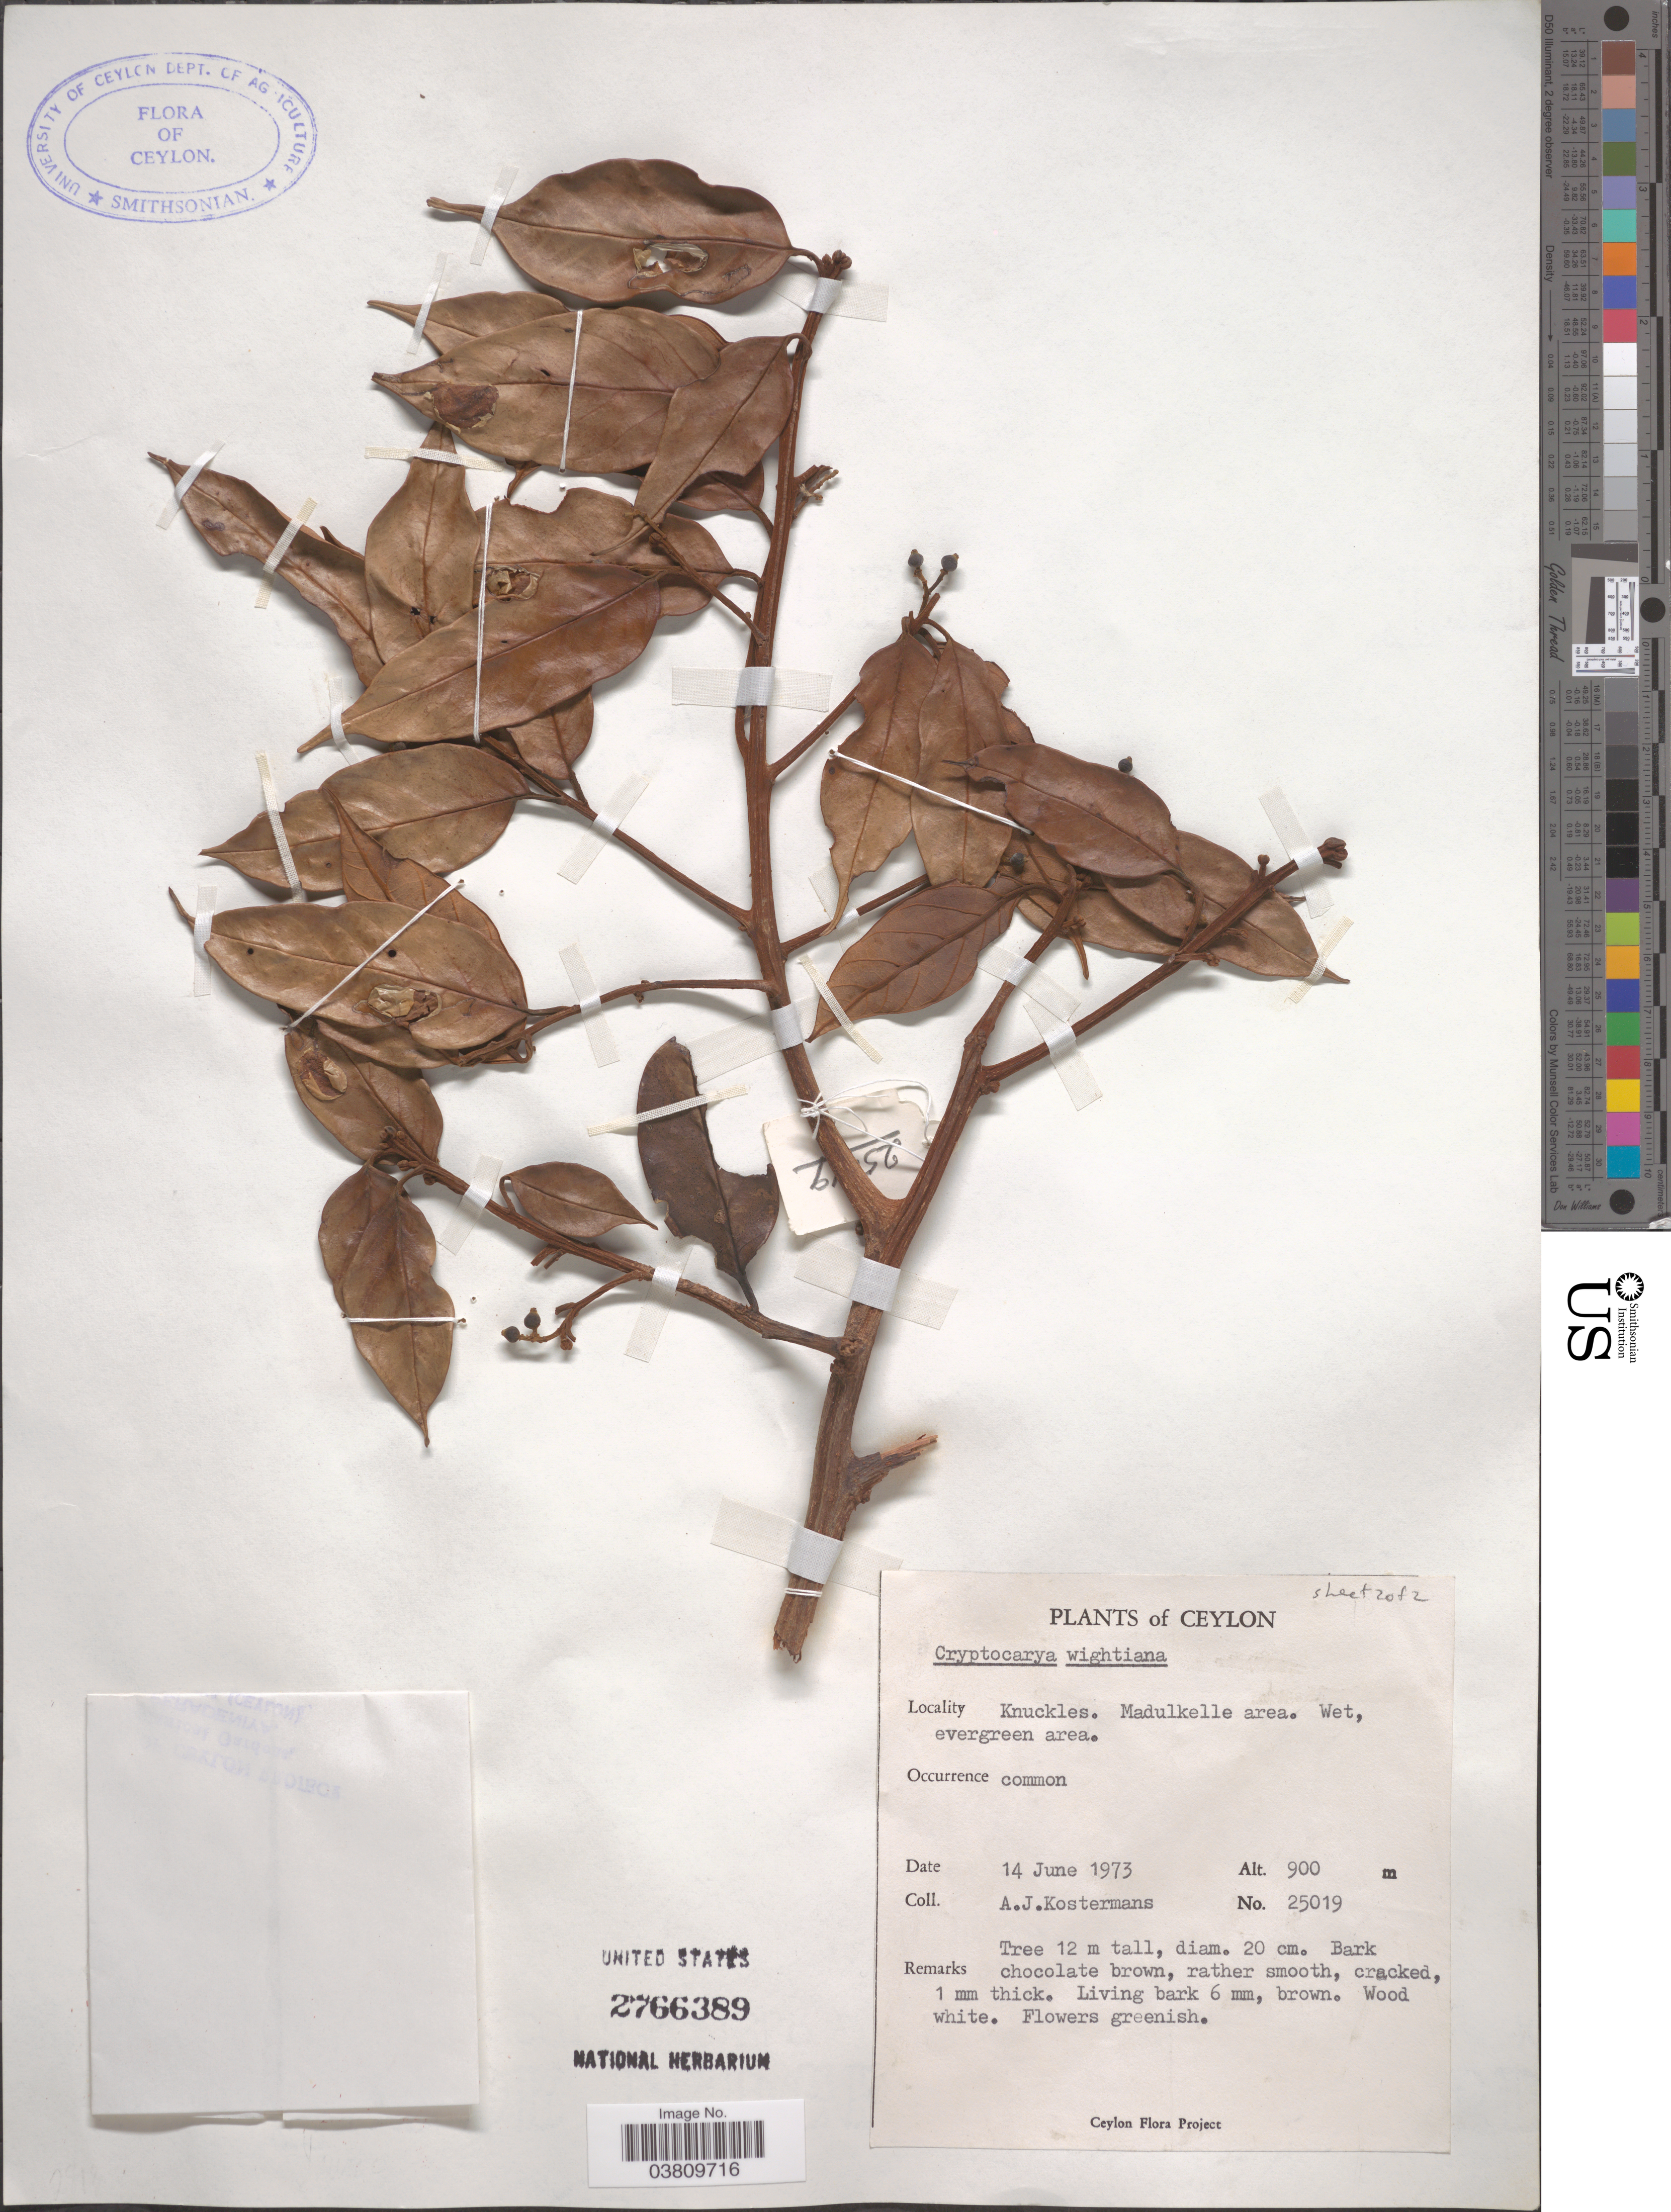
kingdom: Plantae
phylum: Tracheophyta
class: Magnoliopsida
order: Laurales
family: Lauraceae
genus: Cryptocarya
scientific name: Cryptocarya wightiana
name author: Thwaites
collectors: A. J. G. Kostermans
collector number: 25019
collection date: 1973-06-14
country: Sri Lanka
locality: Ceylon. Knuckles. Madulkelle area.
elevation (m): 900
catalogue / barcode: US 2766389